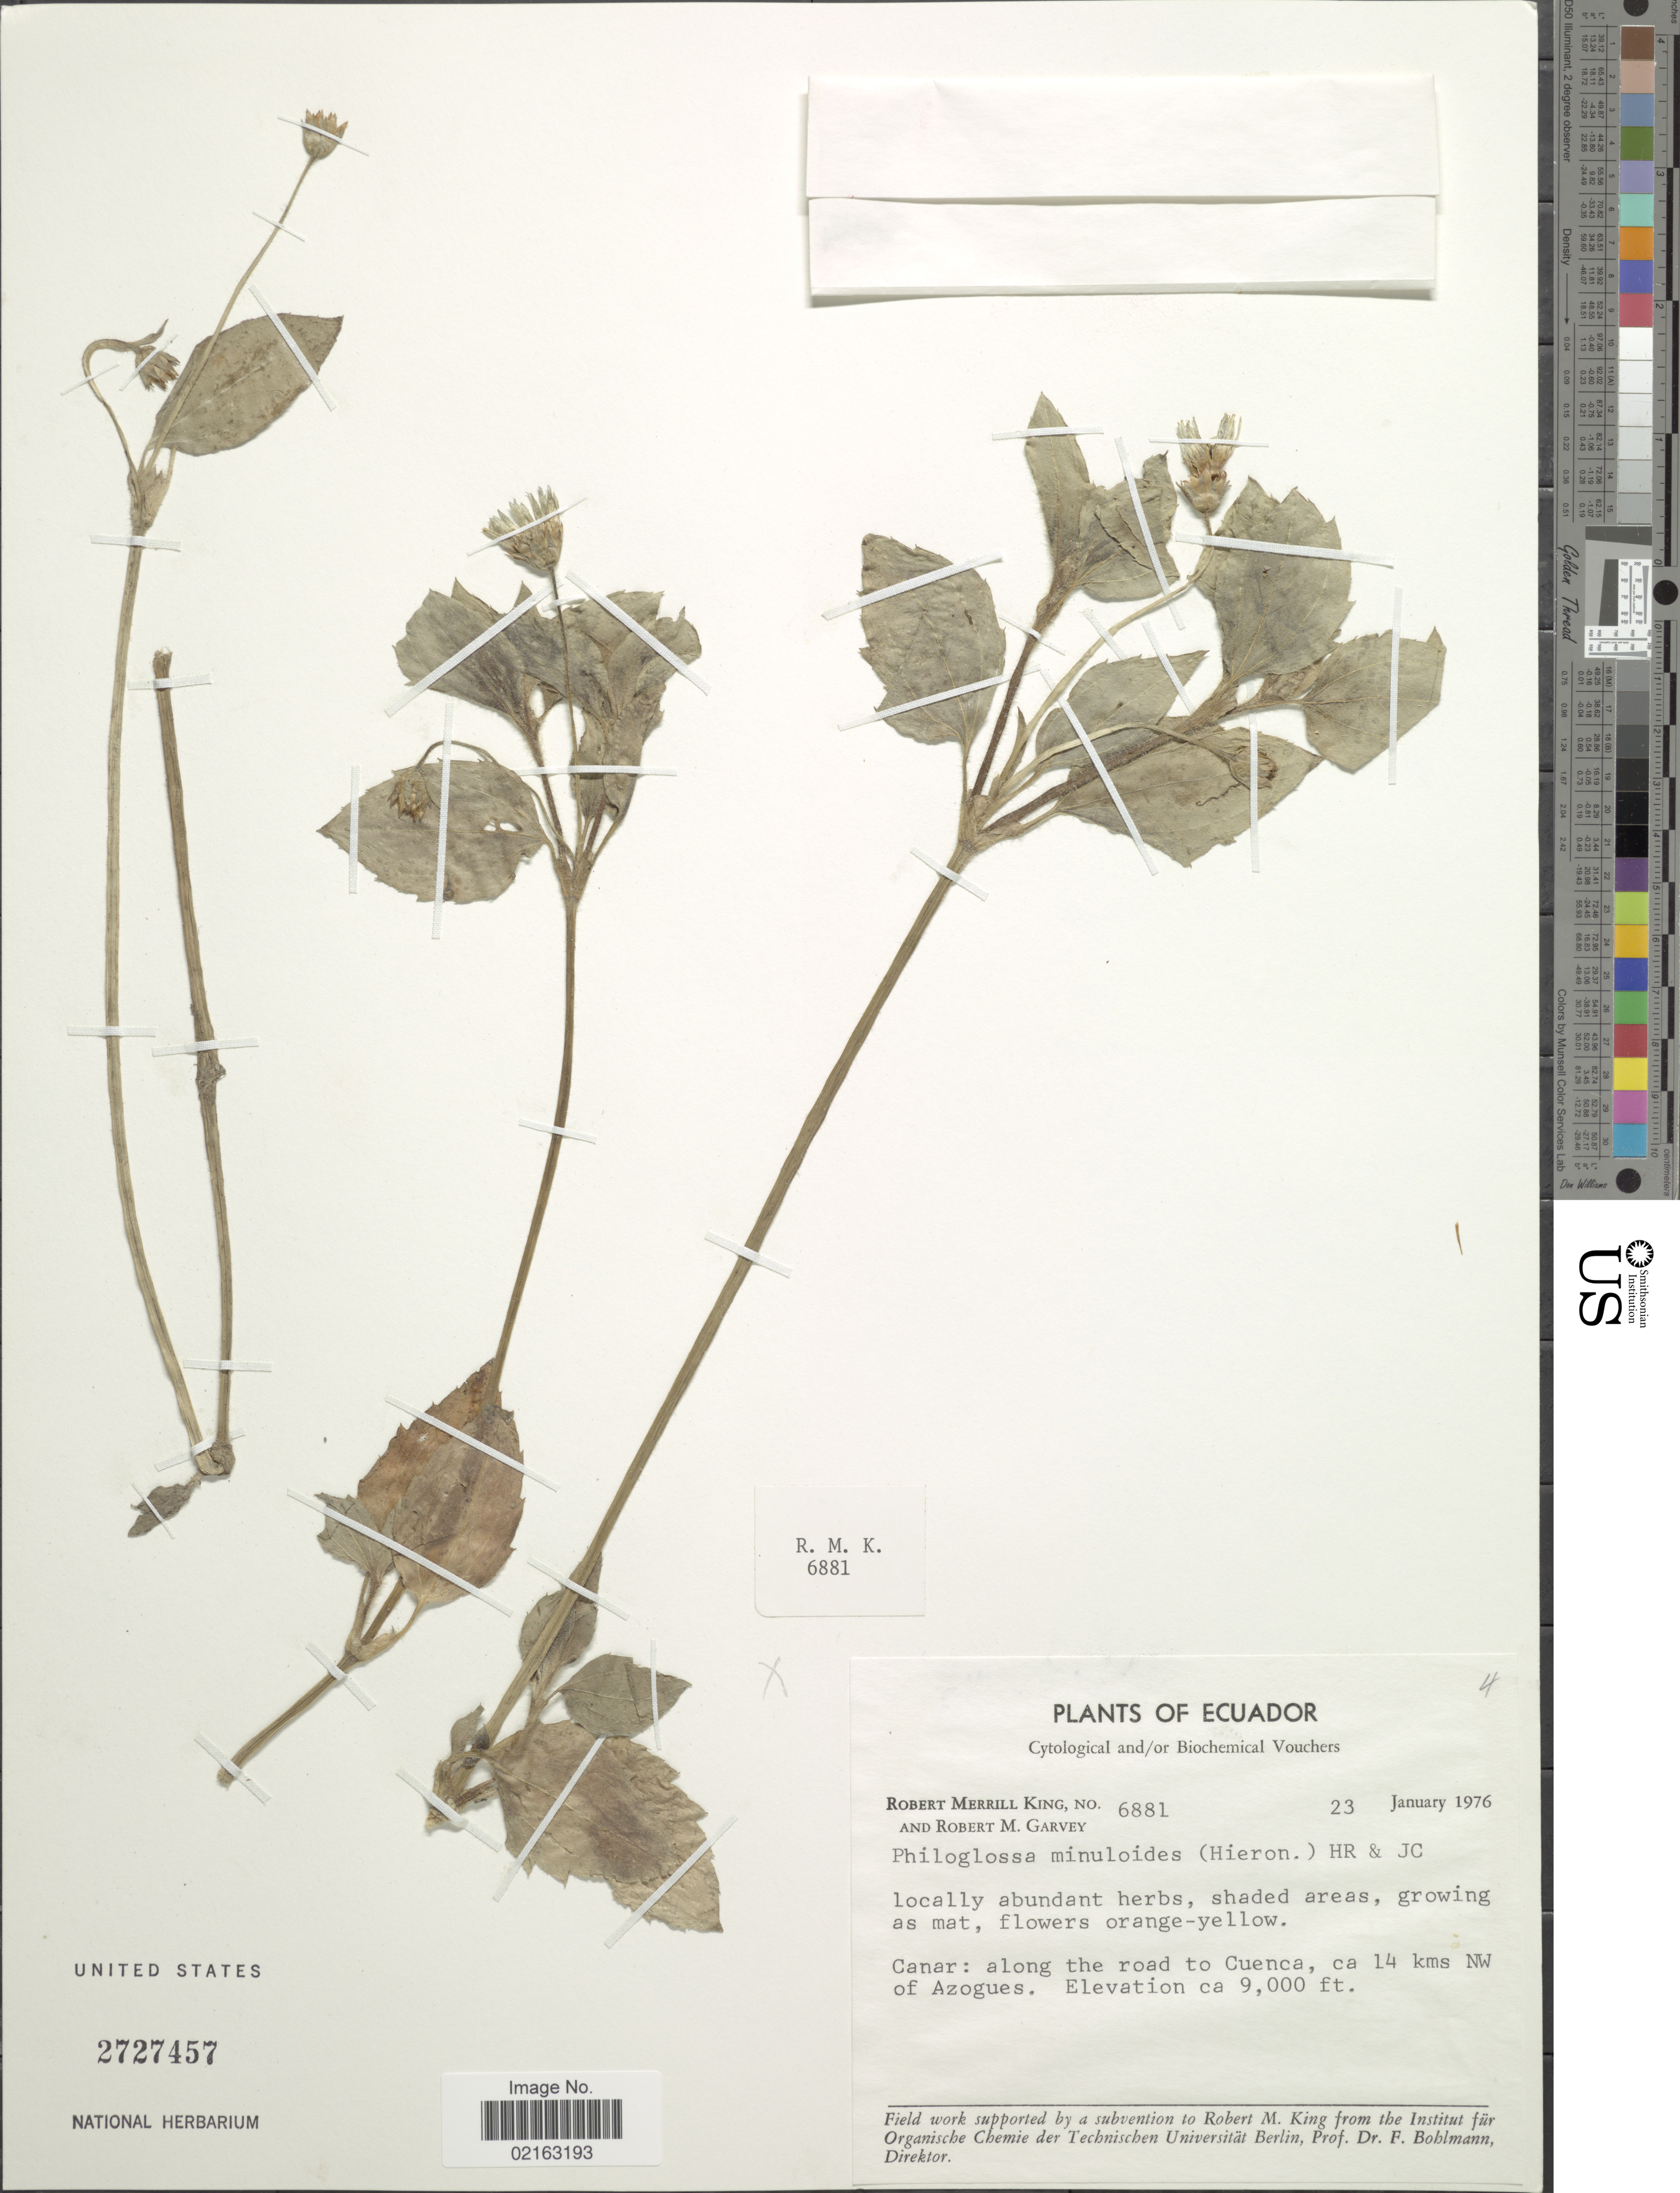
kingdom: Plantae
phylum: Tracheophyta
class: Magnoliopsida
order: Asterales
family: Asteraceae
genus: Philoglossa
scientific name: Philoglossa mimuloides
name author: (Hieron.) H. Rob. & Brettell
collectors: R. M. King & R. Garvey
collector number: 6881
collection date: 1976-01-23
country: Ecuador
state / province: Cañar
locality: Canar: along the road to Cuenca, ca 14 kms NW of Azogues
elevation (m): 2743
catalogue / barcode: US 2727457